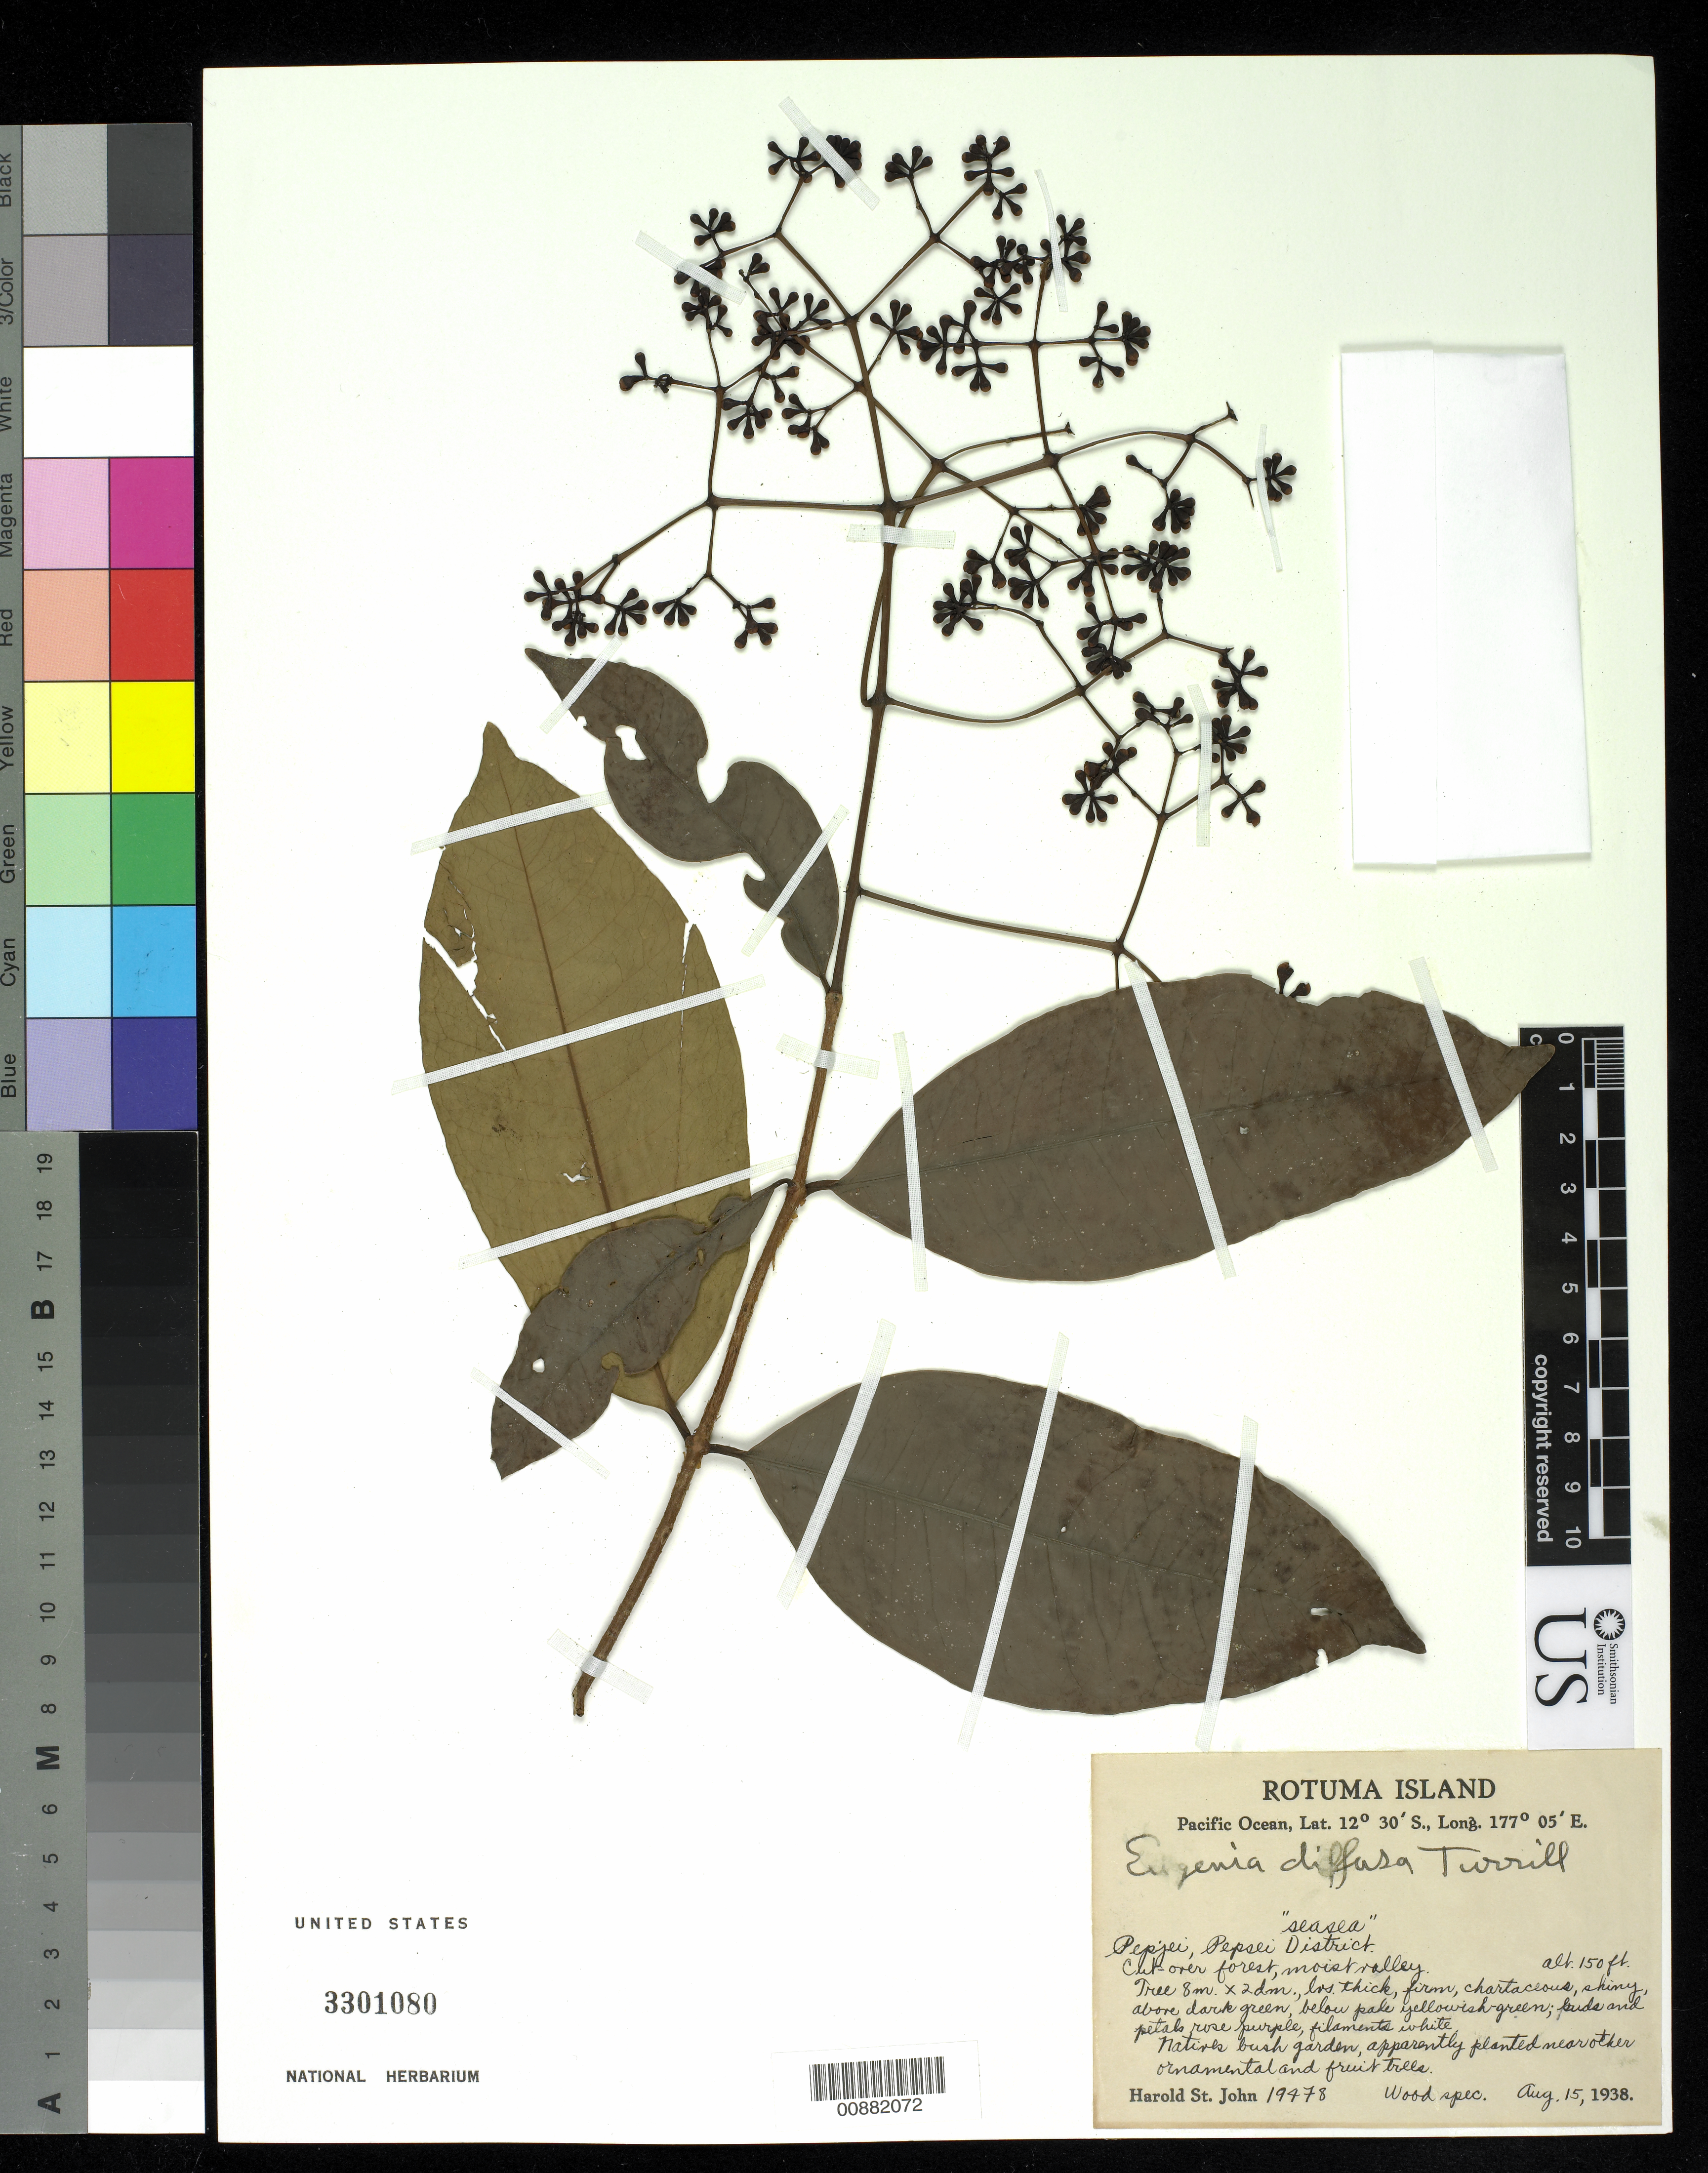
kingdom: Plantae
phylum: Tracheophyta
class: Magnoliopsida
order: Myrtales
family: Myrtaceae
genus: Syzygium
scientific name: Syzygium diffusum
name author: (Turill) Merr. & L.M. Perry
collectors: H. St. John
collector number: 19478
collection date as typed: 15 Aug 1938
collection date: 1938-08-15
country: Fiji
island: Rotuma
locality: Pepjei, Pepsei District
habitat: cut-over forest, moist valley.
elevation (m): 46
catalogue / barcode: US 3301080